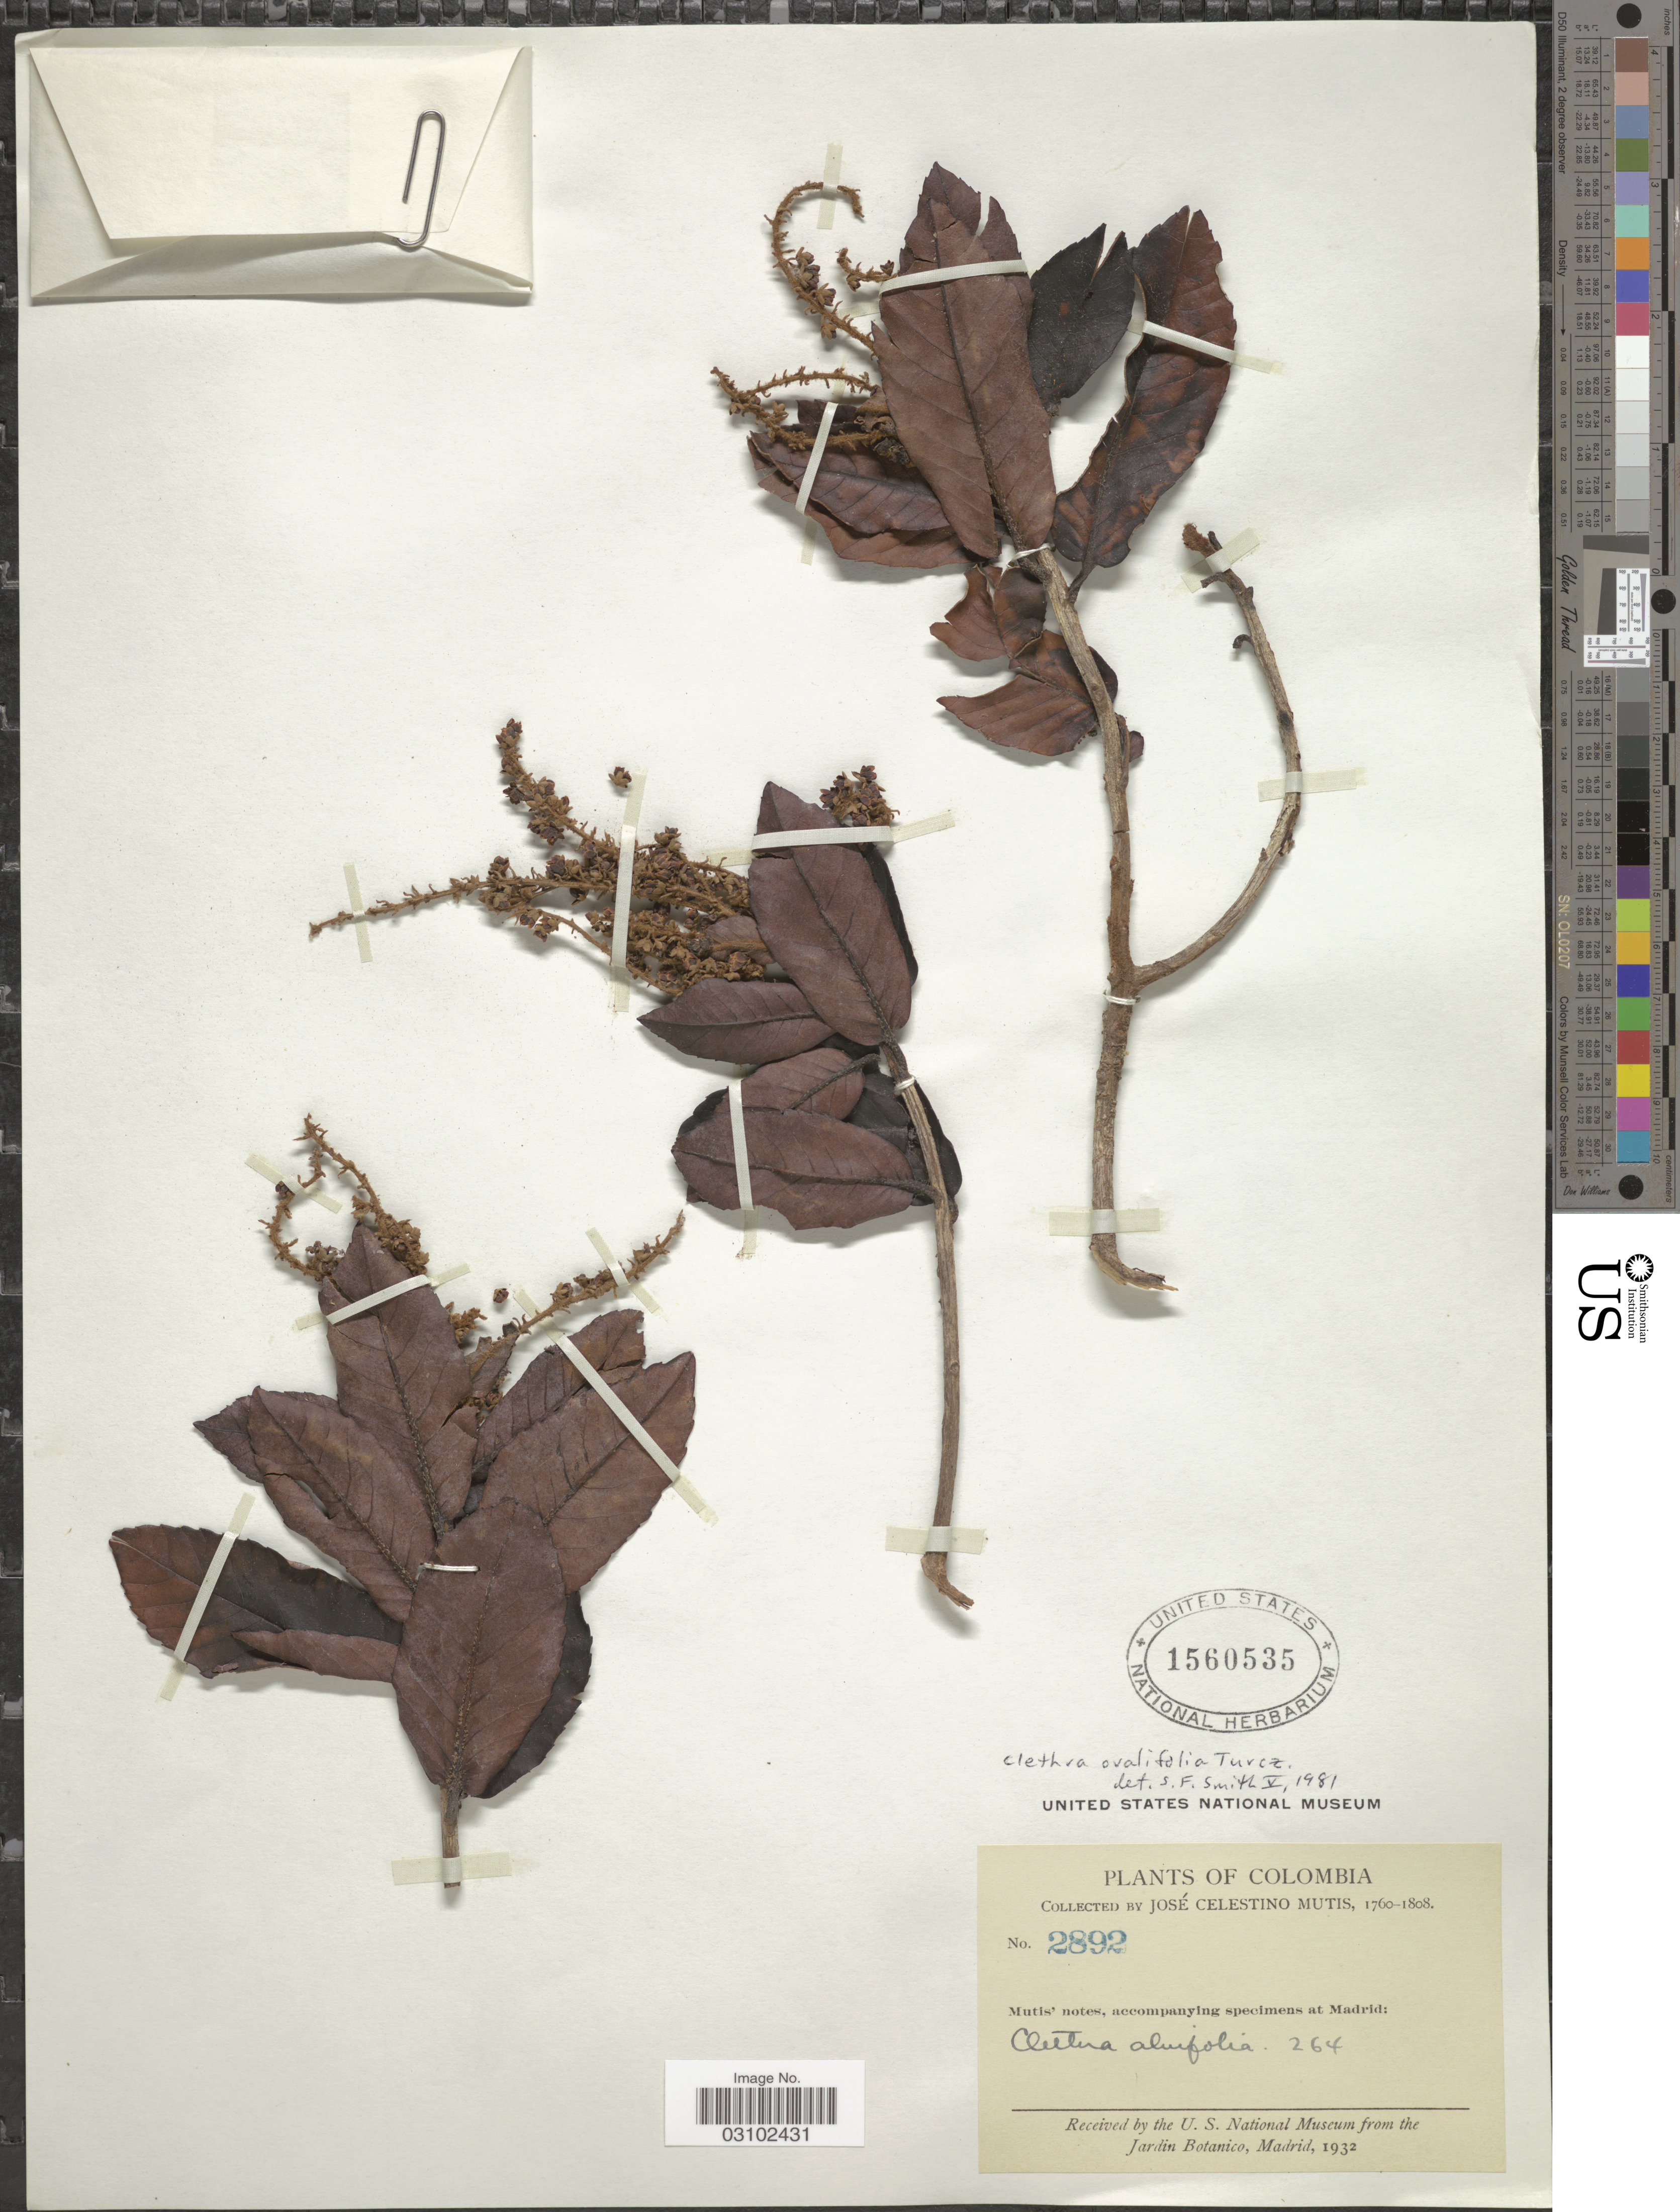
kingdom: Plantae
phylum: Tracheophyta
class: Magnoliopsida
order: Ericales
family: Clethraceae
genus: Clethra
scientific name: Clethra ovalifolia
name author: Turcz.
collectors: J. C. B. Mutis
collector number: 2892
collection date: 1760/1808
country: Colombia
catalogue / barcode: US 1560535